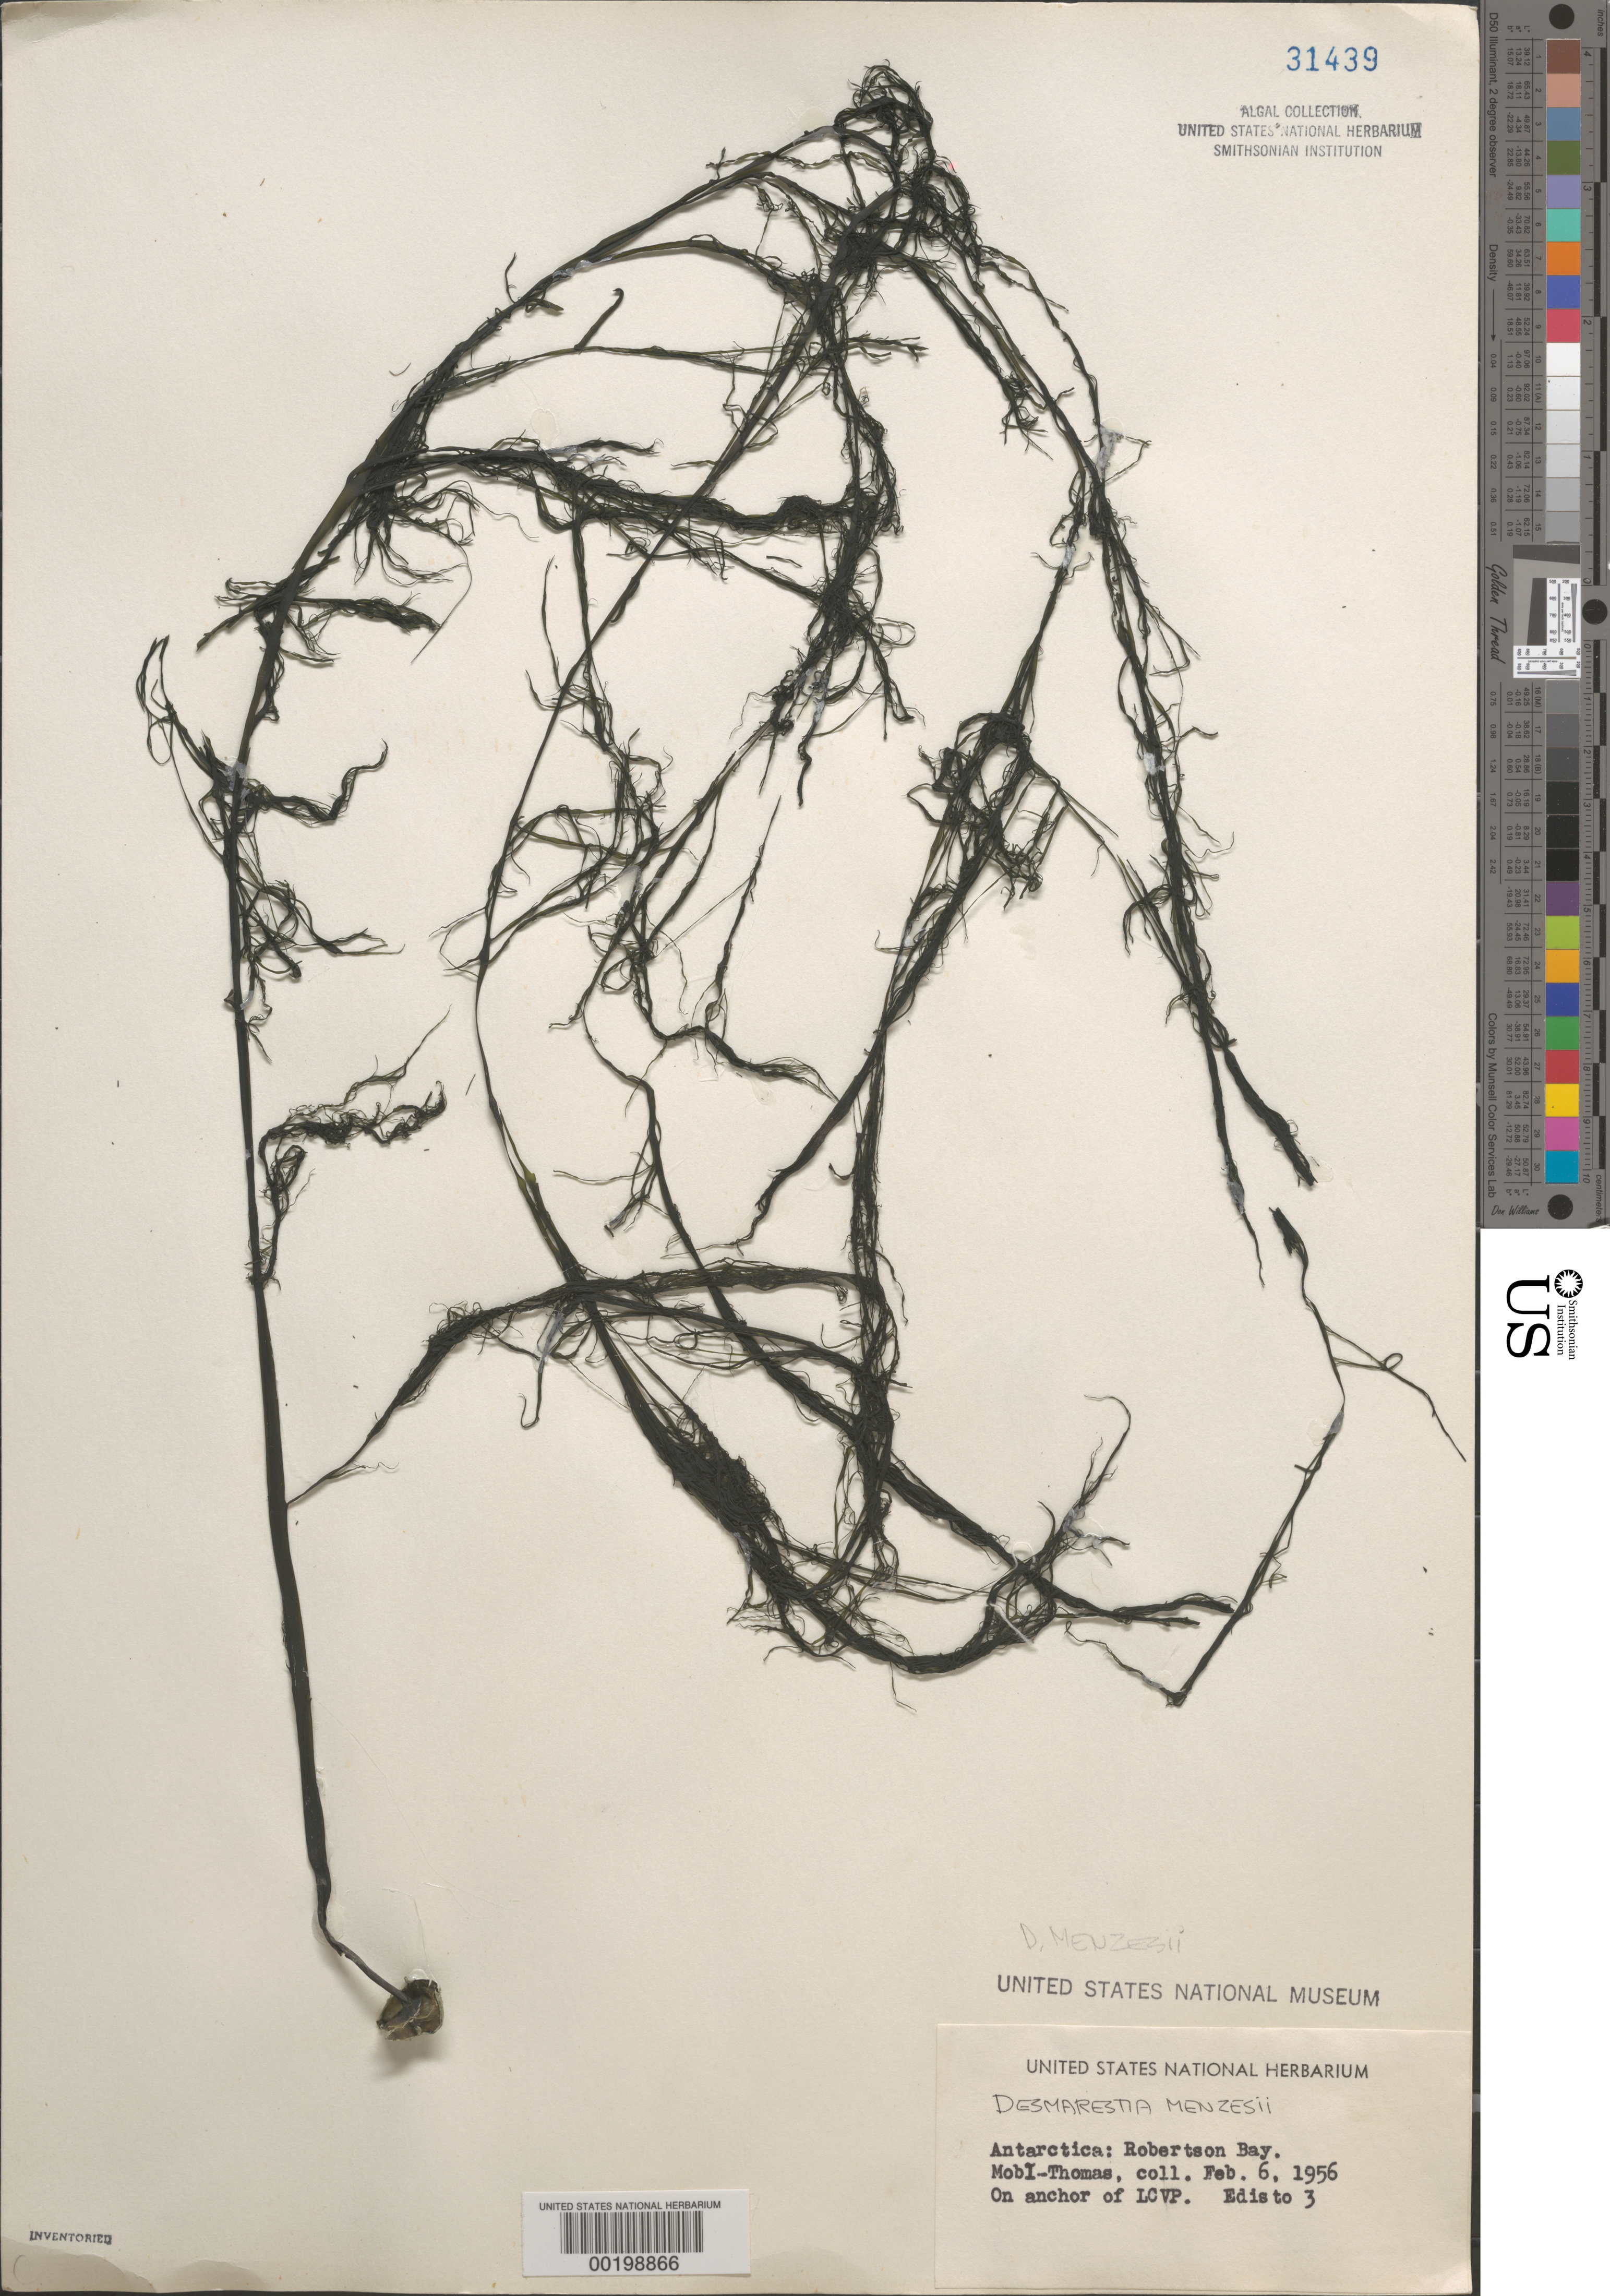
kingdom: Chromista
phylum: Ochrophyta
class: Phaeophyceae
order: Desmarestiales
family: Desmarestiaceae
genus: Desmarestia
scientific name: Desmarestia menziesii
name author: J. Agardh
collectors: -- Mohr-Thomas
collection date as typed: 06 Feb 1956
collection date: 1956-02-06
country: Antarctica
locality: Robertson Bay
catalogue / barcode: US 31439